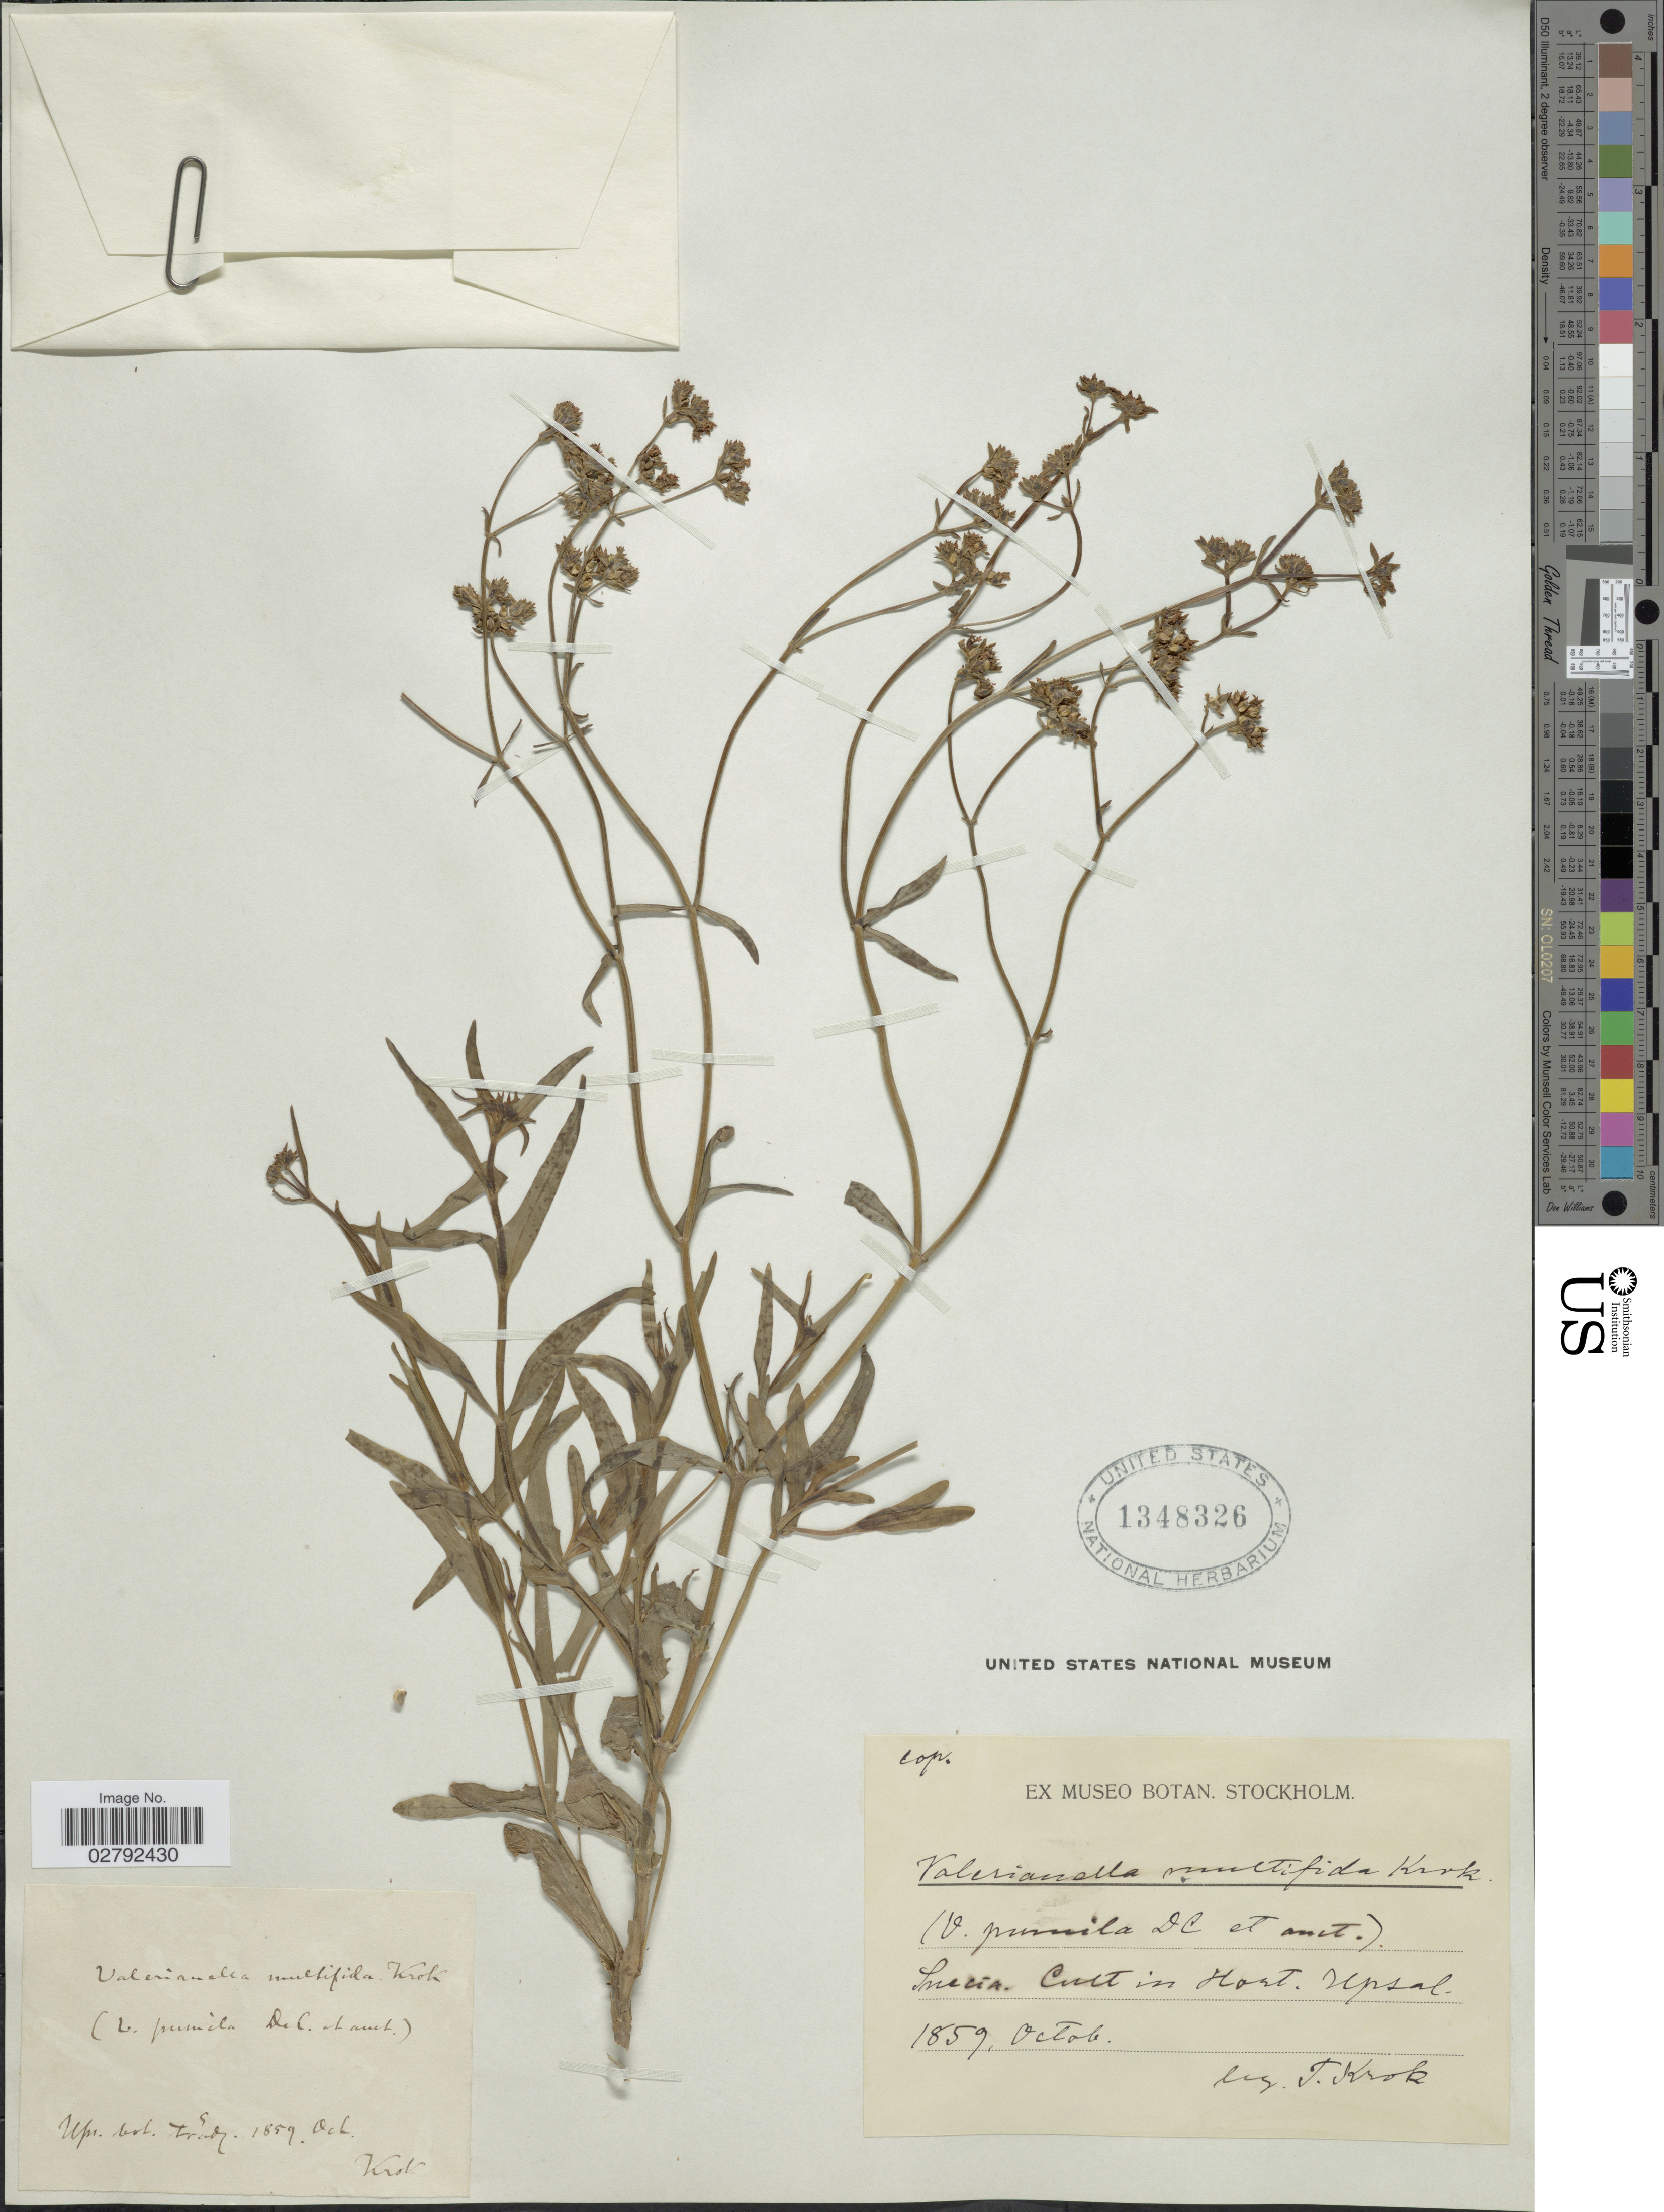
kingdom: Plantae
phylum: Tracheophyta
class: Magnoliopsida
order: Dipsacales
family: Caprifoliaceae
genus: Valerianella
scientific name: Valerianella multifida Krok sp. nov. ined.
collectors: T. Krok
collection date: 1859-10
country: Sweden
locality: Suecia. Cult. in Hort. Upsal. Ups. bot. Tradz.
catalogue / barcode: US 1348326